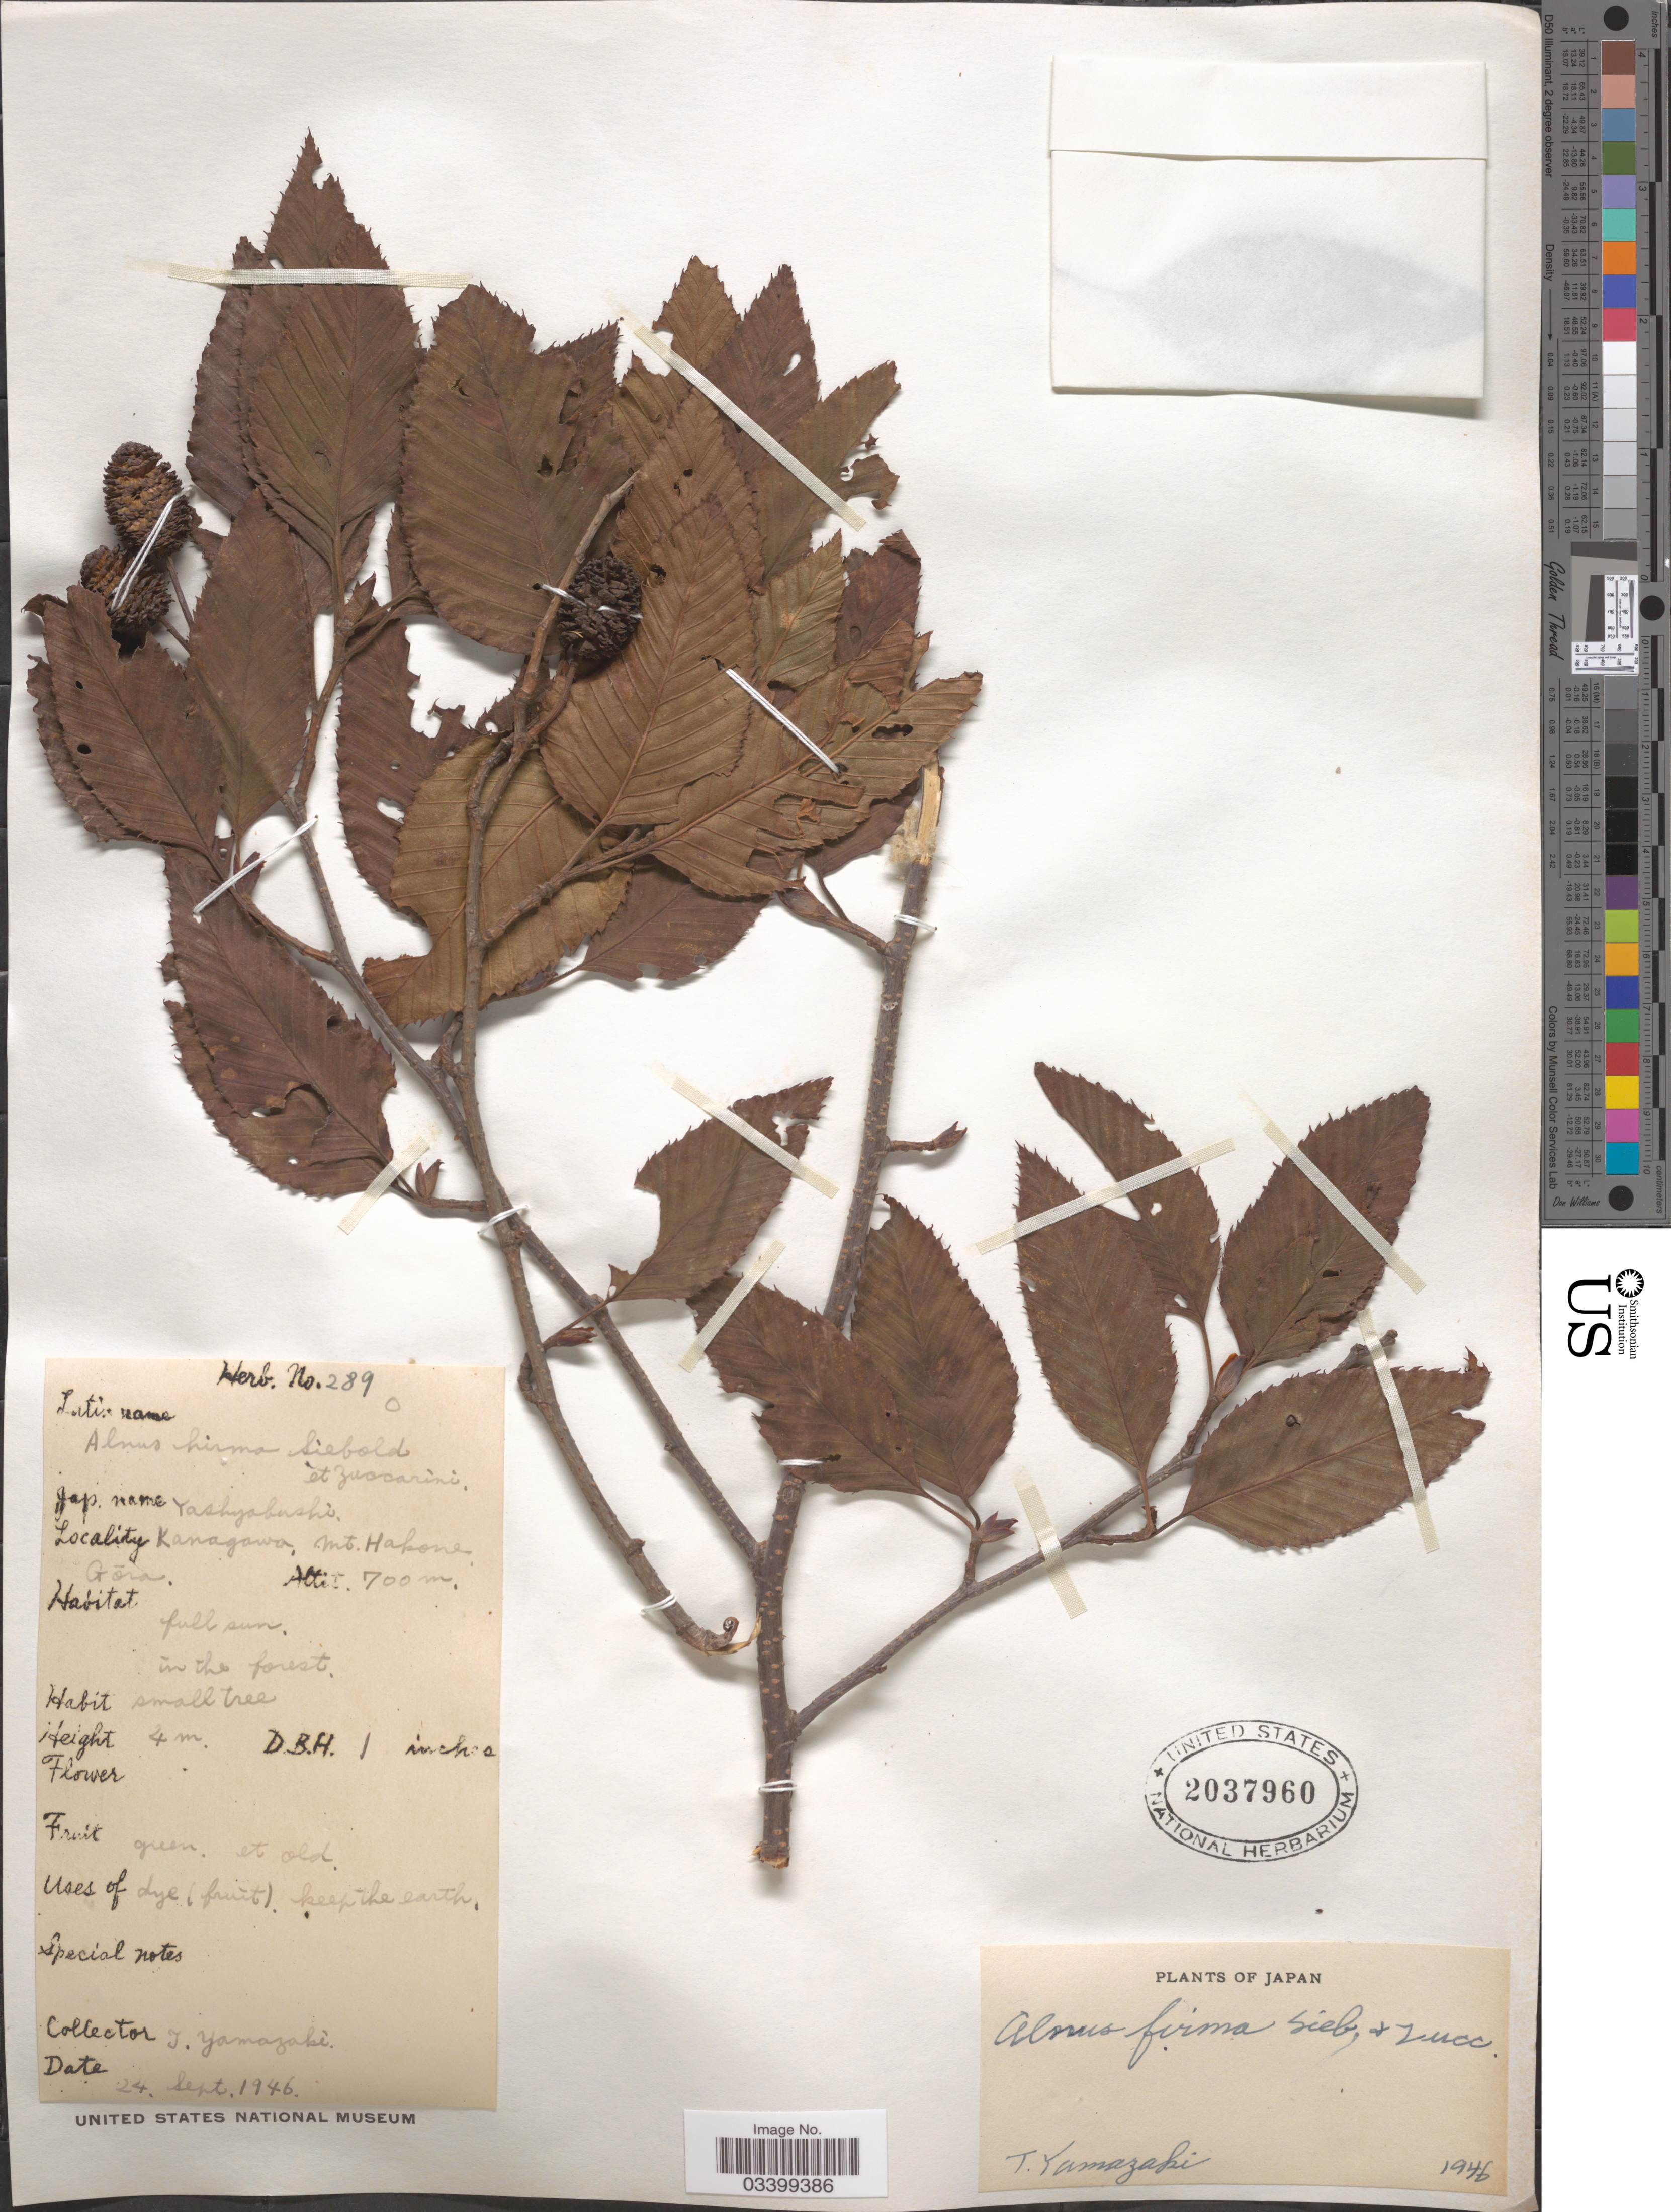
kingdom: Plantae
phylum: Tracheophyta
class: Magnoliopsida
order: Fagales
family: Betulaceae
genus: Alnus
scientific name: Alnus firma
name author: Siebold & Zucc.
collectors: T. Yamazaki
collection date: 1946-09-24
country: Japan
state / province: Kanagawa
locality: Mt Hakone, Gōra.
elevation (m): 700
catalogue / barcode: US 2037960